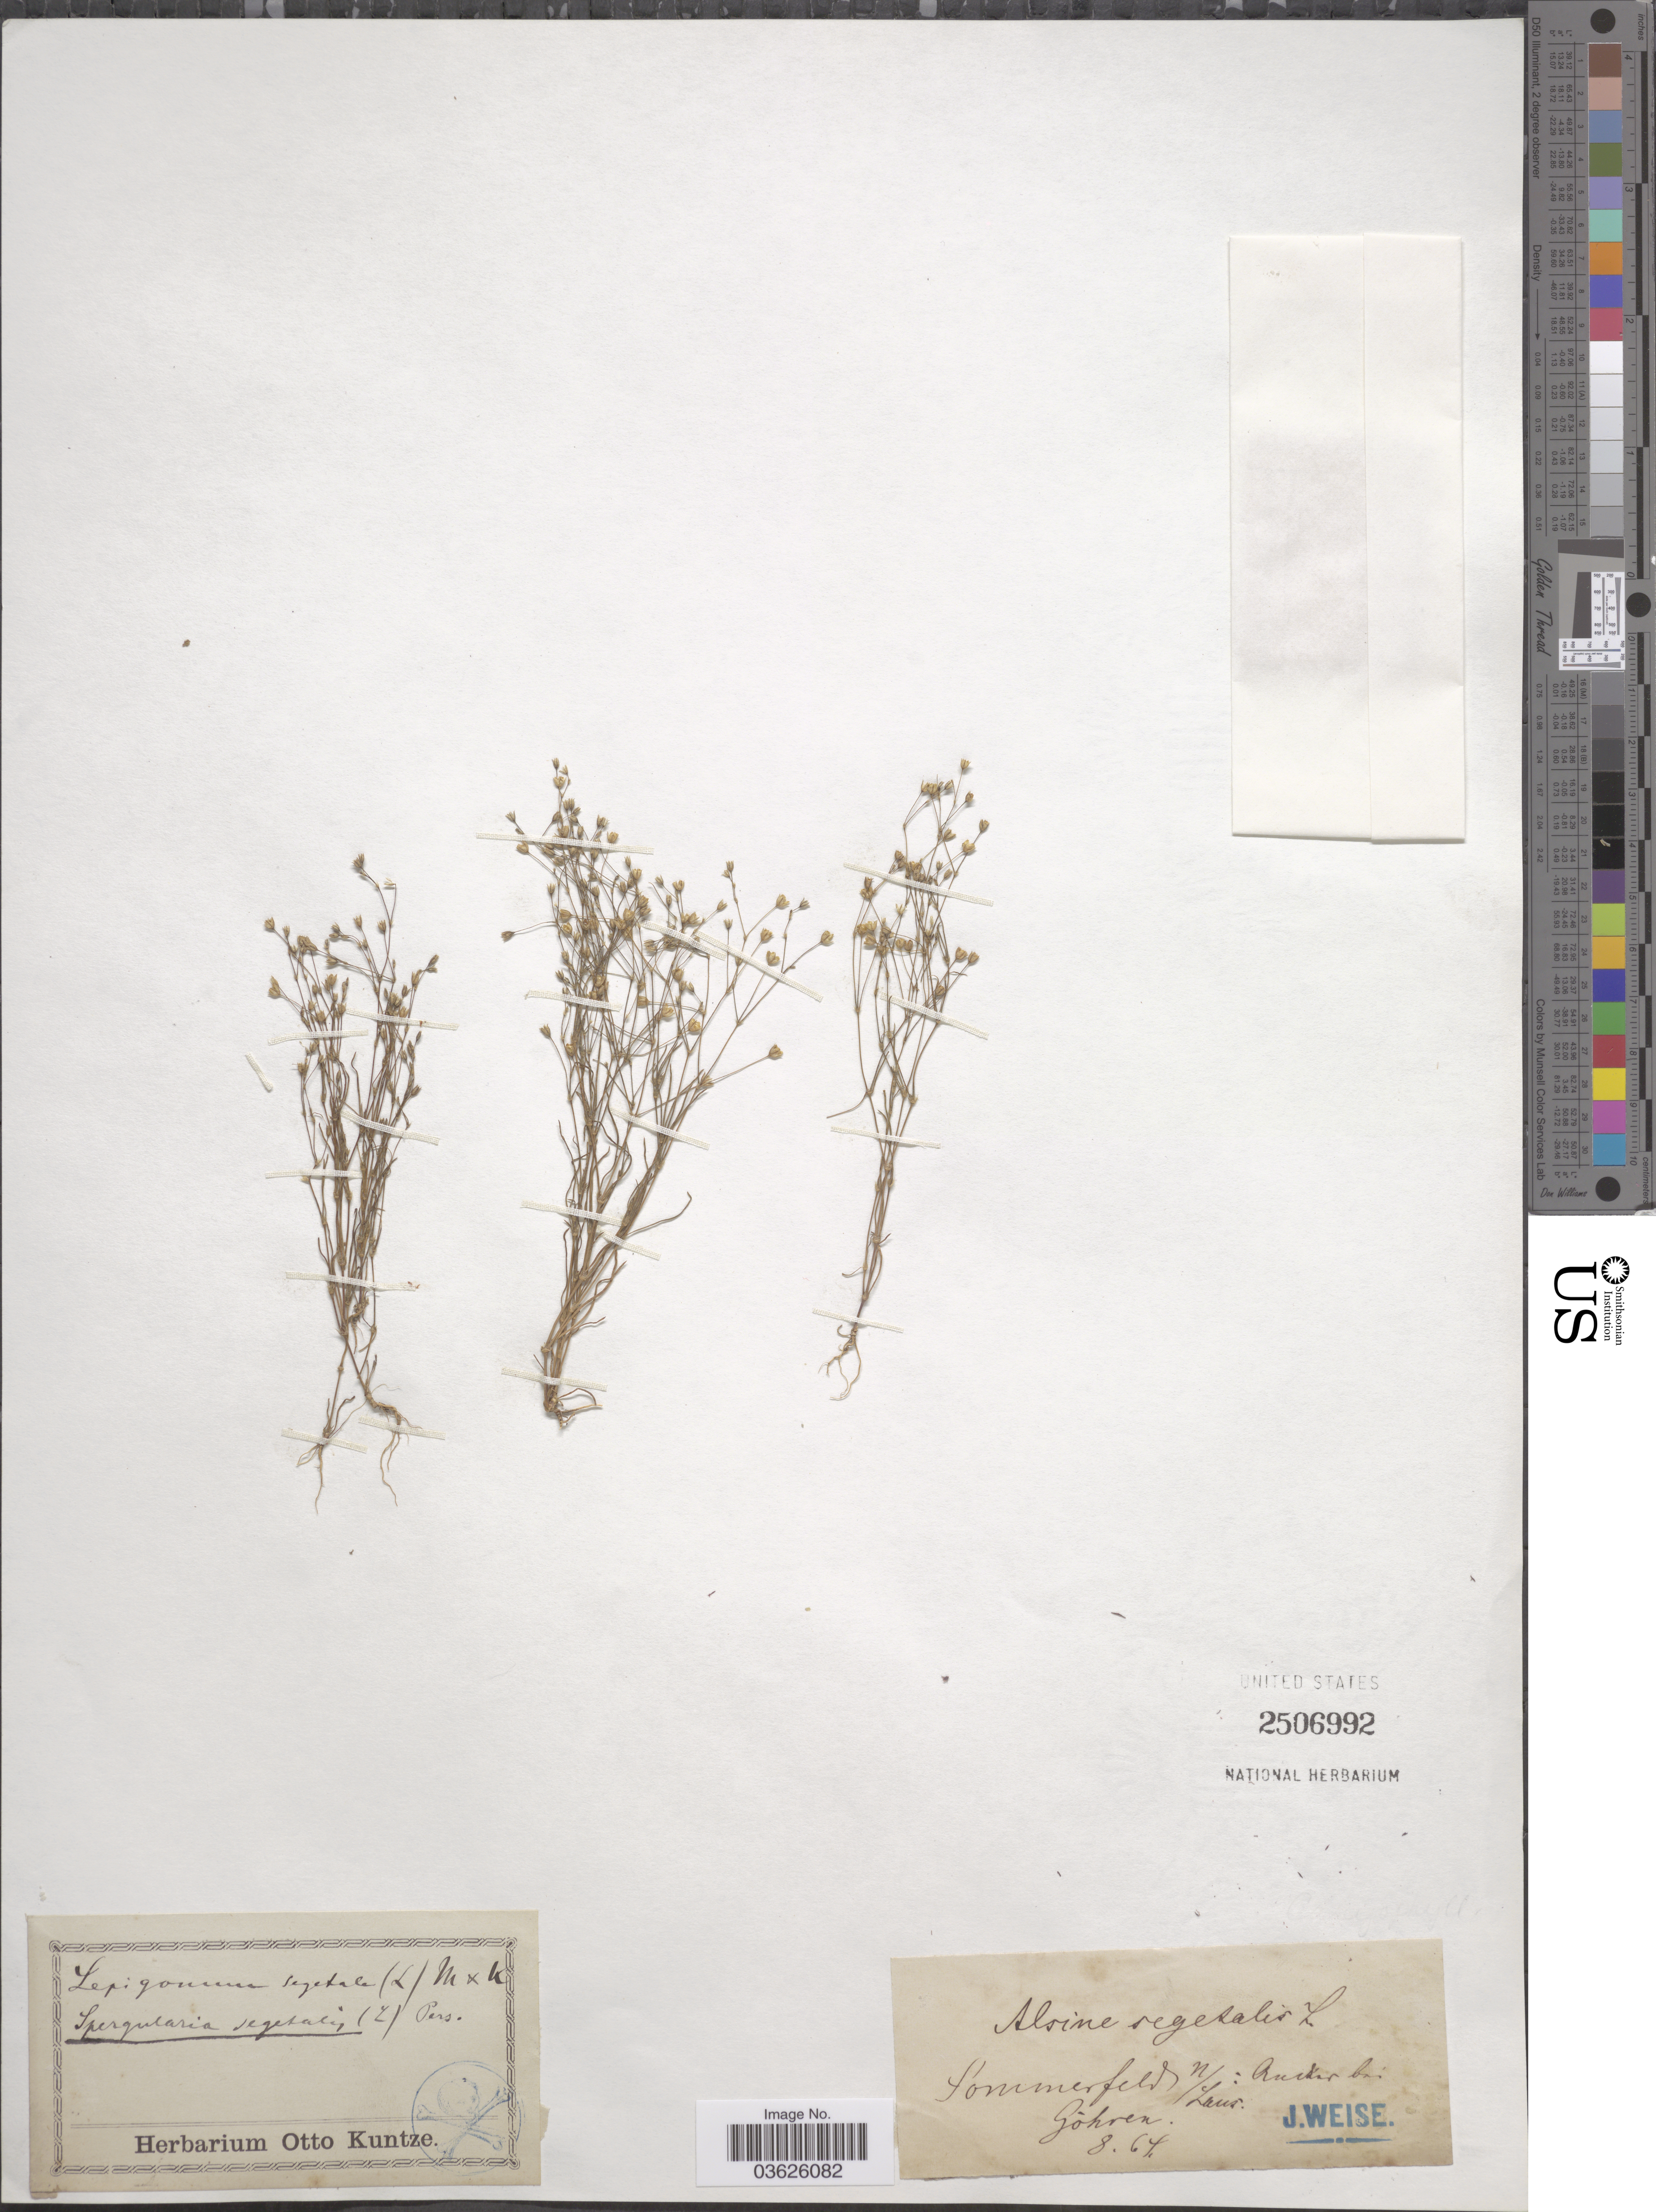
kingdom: Plantae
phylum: Tracheophyta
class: Magnoliopsida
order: Caryophyllales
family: Caryophyllaceae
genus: Tissa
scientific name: Tissa segetalis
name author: (L.) Warb.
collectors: J. Weise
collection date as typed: Transcribed d/m/y: /8/64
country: Poland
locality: Sommerfelds n/Zaus: Ancker bei Góhren. [interpreted]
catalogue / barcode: US 2506992